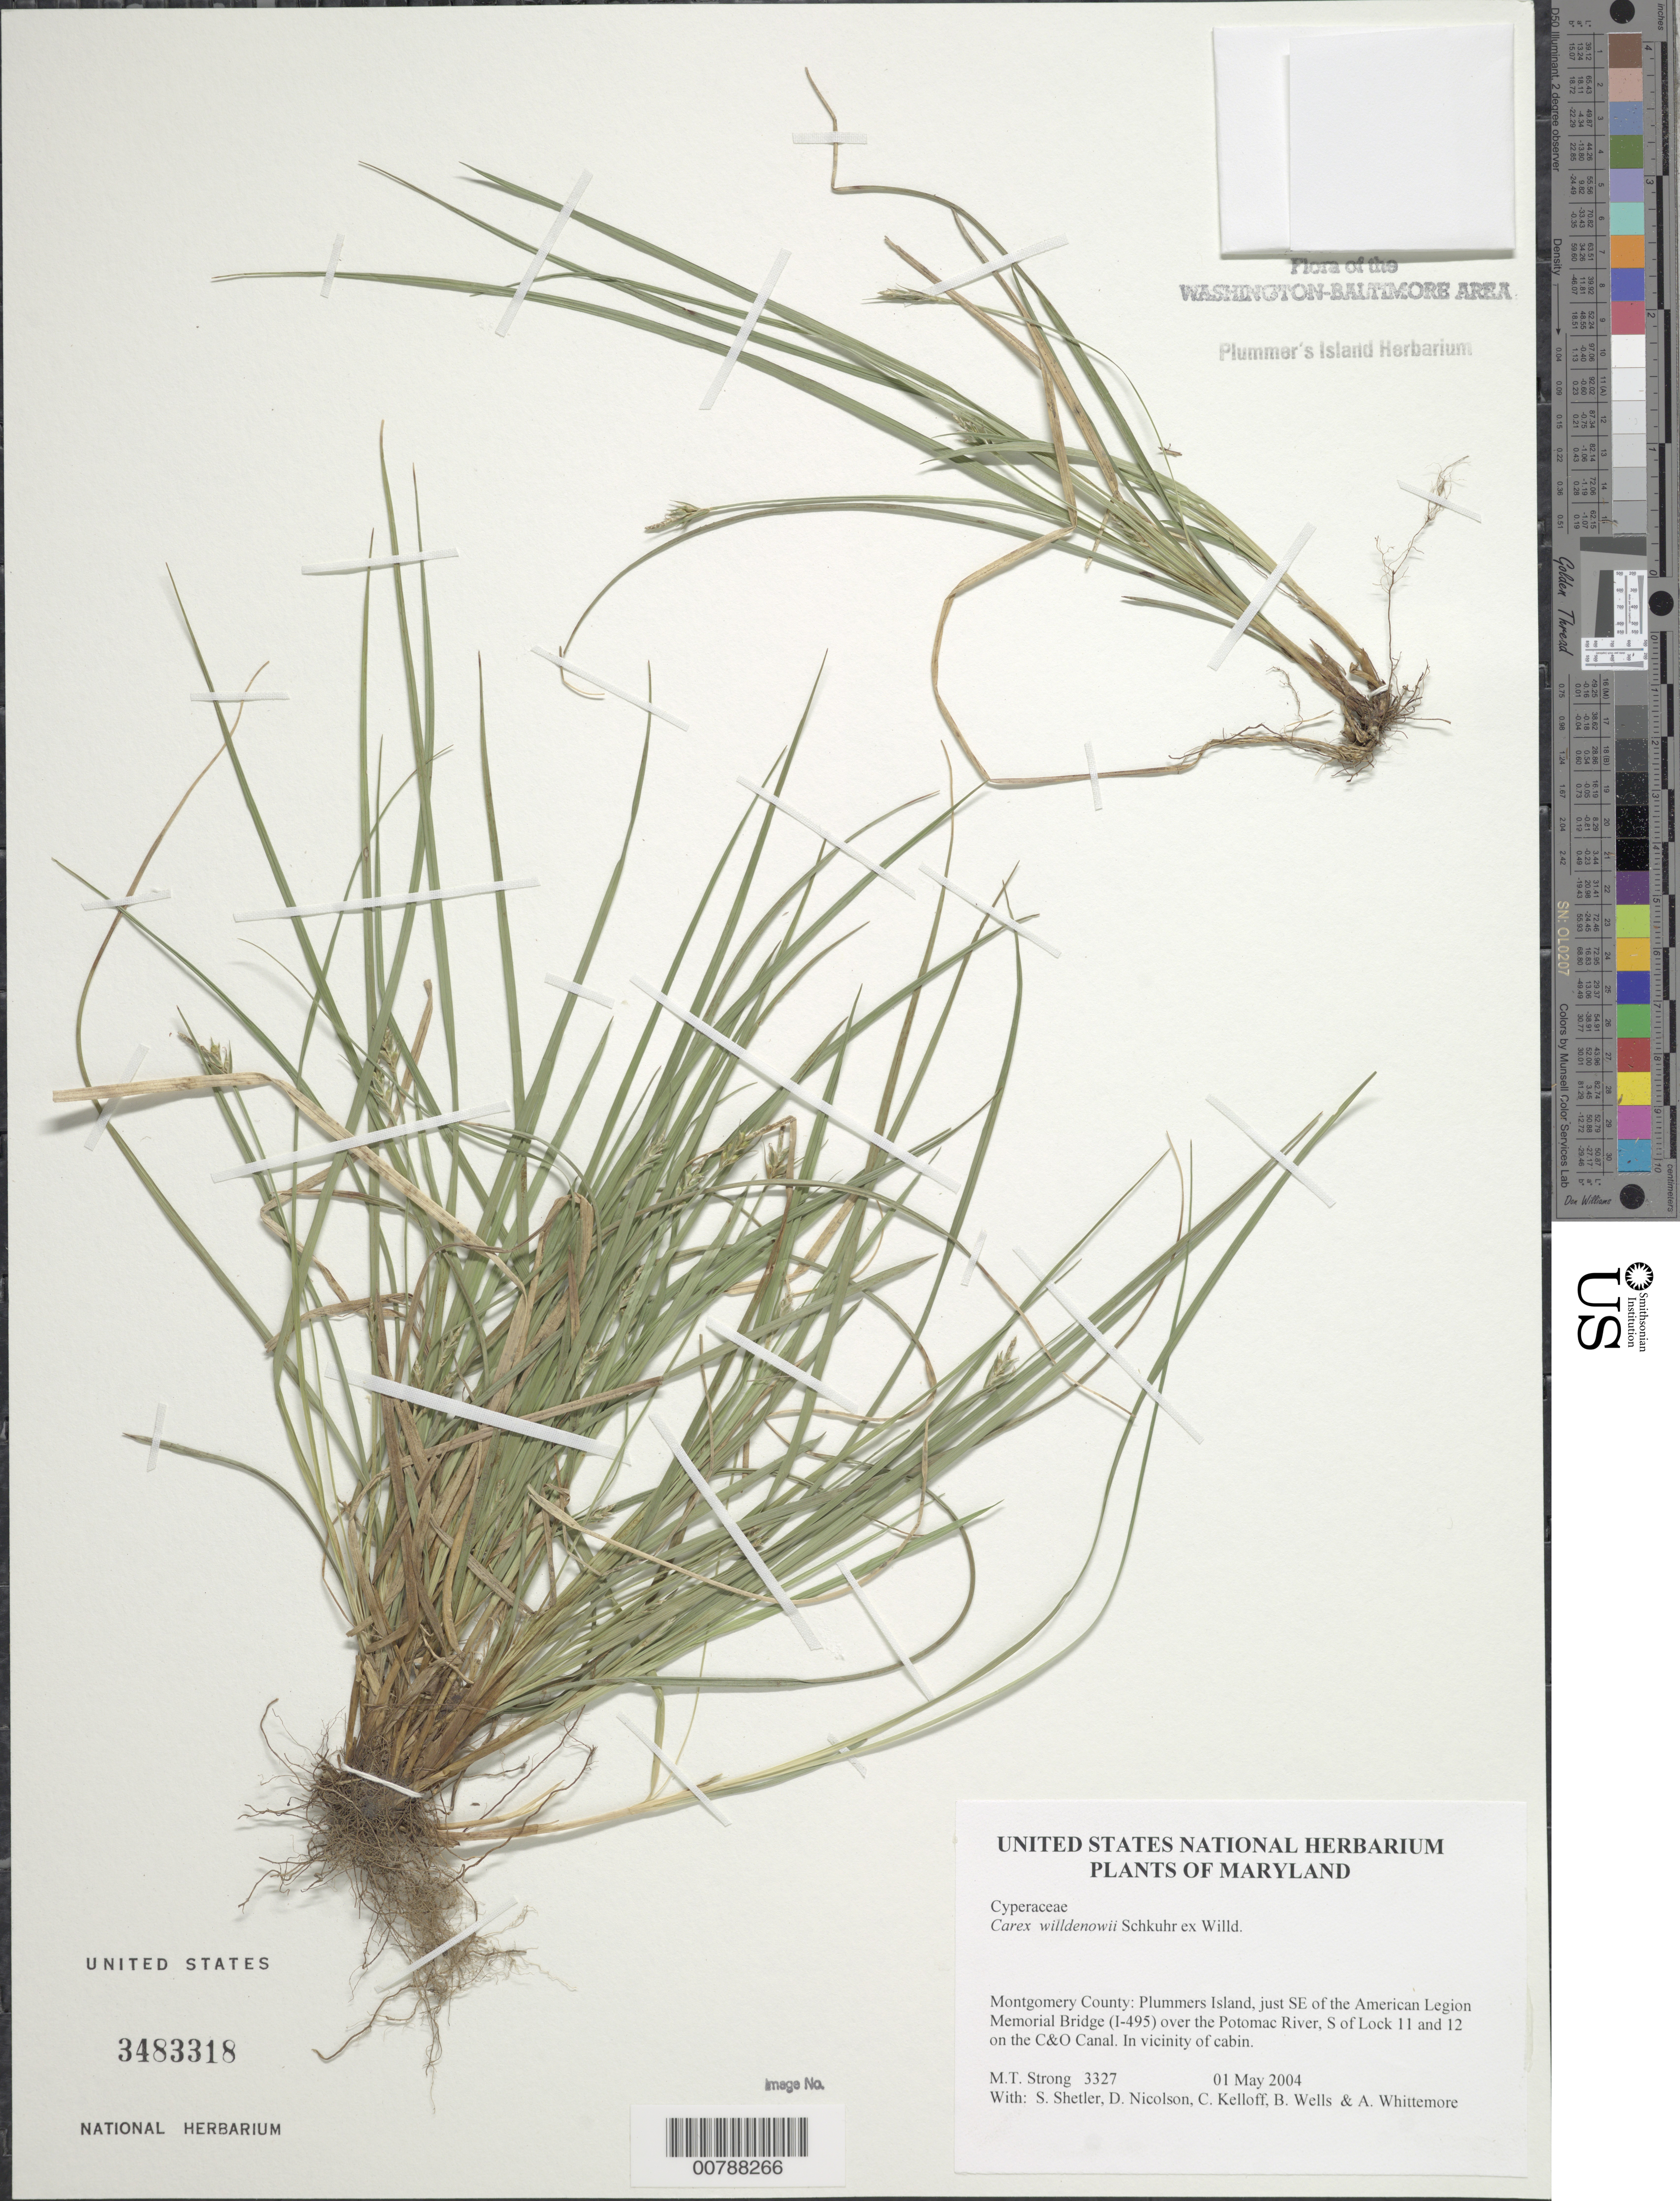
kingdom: Plantae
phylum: Tracheophyta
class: Liliopsida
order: Poales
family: Cyperaceae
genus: Carex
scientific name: Carex willdenowii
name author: Willd.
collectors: M. T. Strong, S. Shetler, D. H. Nicolson, C. L. Kelloff, B. Wells & A. Whittemore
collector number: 3327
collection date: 2004-05-01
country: United States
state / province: Maryland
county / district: Montgomery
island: Plummers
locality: Plummers Island, just SE of the American Legion Memorial Bridge (I-495) over the Potomac River, S of Lock 11 and 12 on the C&O Canal.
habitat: In vicinity of cabin.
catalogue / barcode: US 3483318